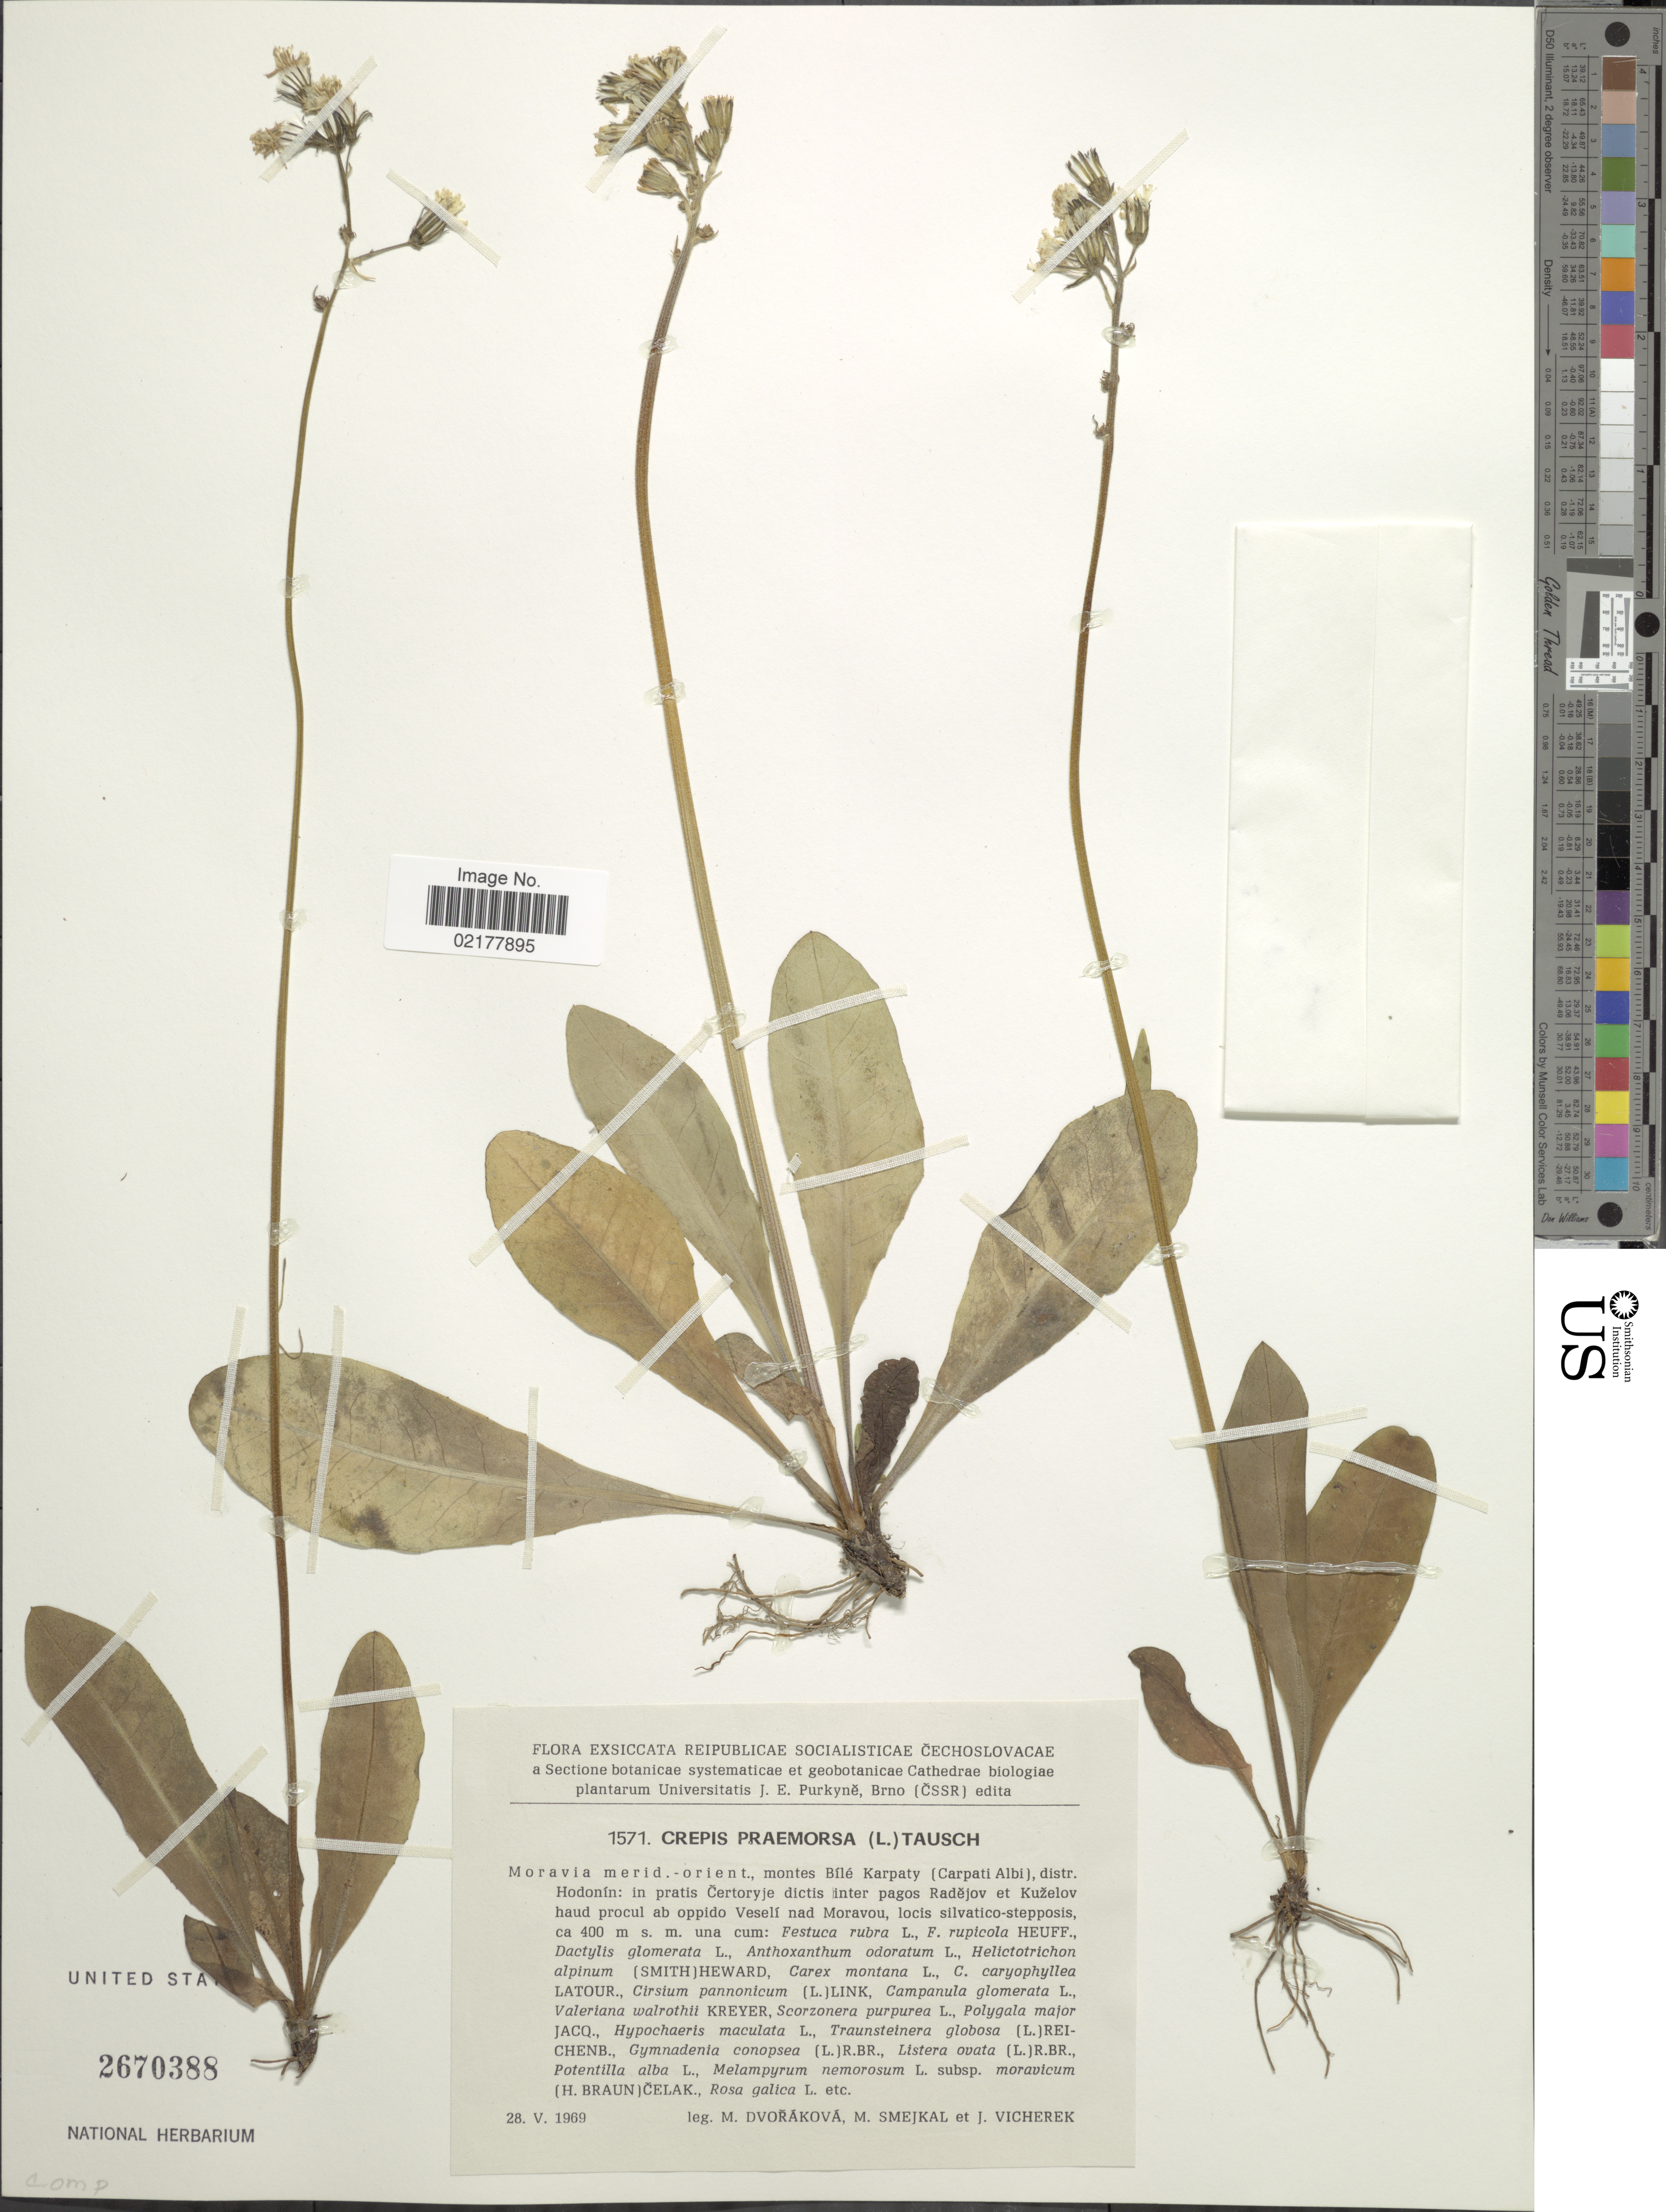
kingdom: Plantae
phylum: Tracheophyta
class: Magnoliopsida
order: Asterales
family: Asteraceae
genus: Crepis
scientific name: Crepis praemorsa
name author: (L.) Walther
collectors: M. Dvorakova, Smejkal, M. & Vicherek, J.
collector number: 1571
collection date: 1969-05-28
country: Czechia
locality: Reipublicae Socialistische Cechoslovacae. Moravia merid. -orient., montes Bílé Karpaty (Carpati Albi), distr. Hodonín: in pratis Certoryje dictis inter pagos Radejov et Kuzelov haud procul ab oppido Veselí nad Moravou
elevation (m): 400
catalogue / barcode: US 2670388